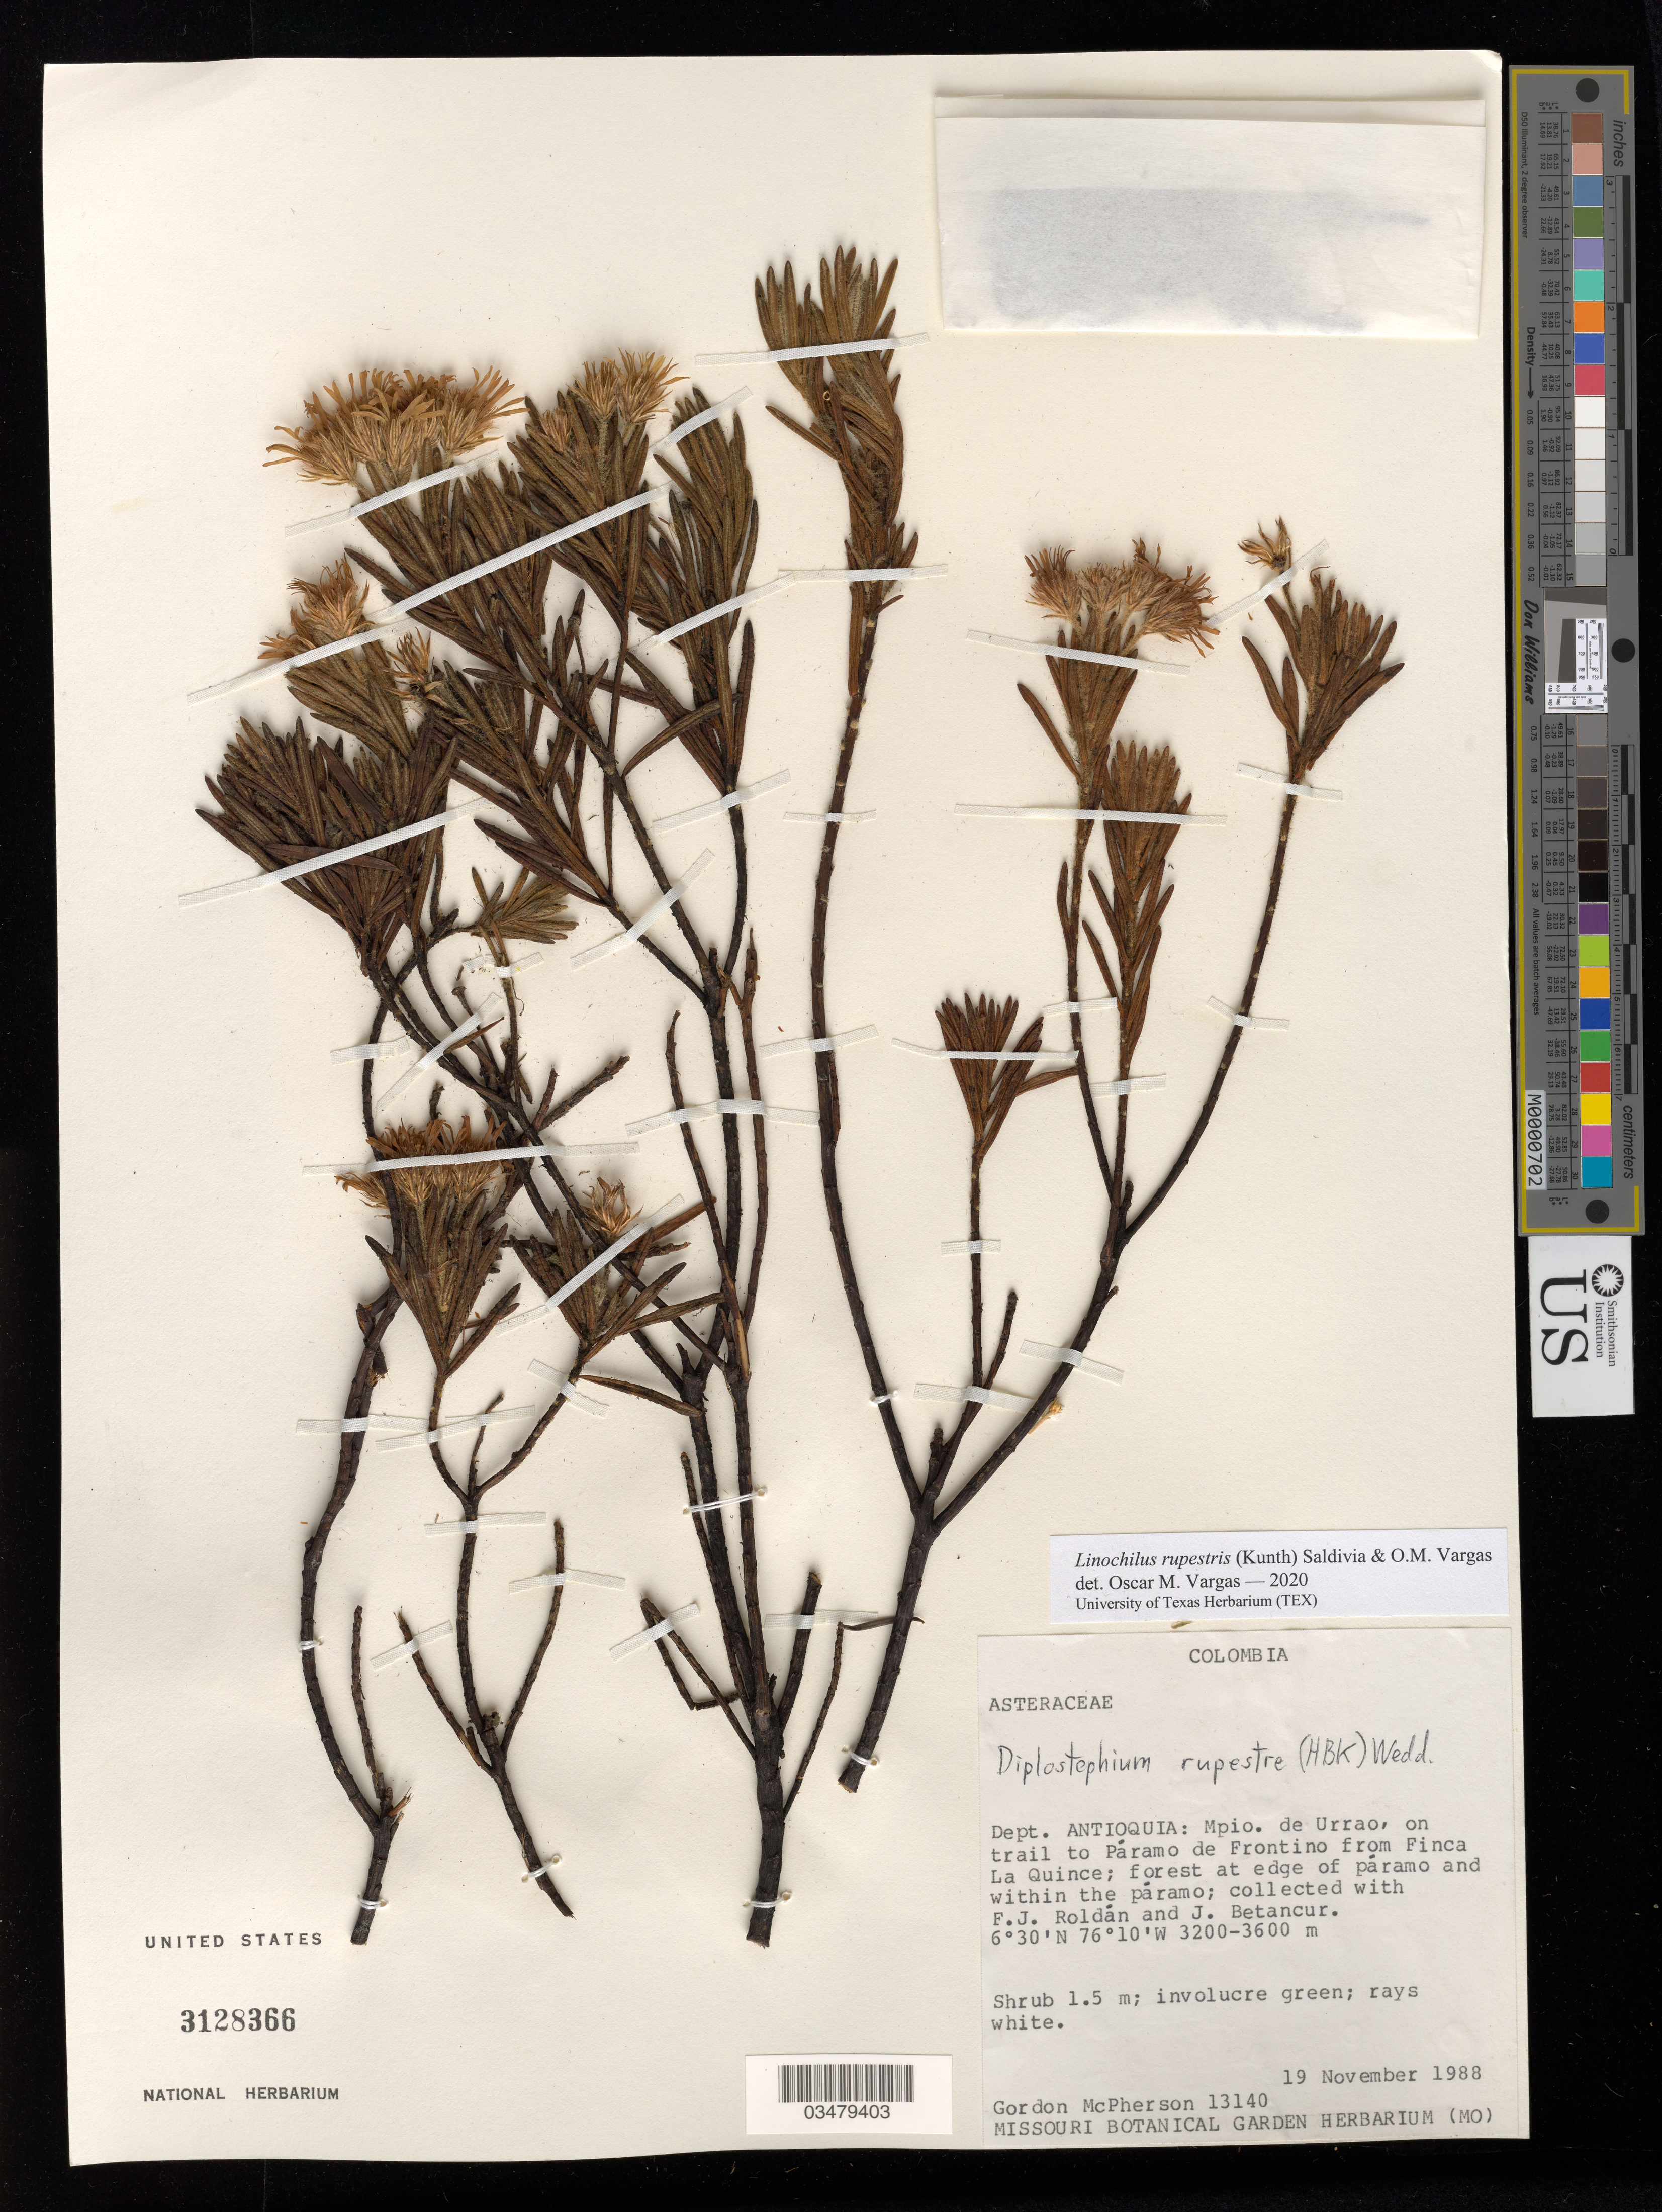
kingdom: Plantae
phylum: Tracheophyta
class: Magnoliopsida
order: Asterales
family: Asteraceae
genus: Linochilus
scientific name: Linochilus rupestris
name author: (Kunth) Saldivia & O.M. Vargas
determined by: Vargas, Oscar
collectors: G. McPherson, F. J. Roldán & J. Betancur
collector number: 13140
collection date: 1988-11-19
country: Colombia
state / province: Antioquia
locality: Dept. Antioquia: Mpio. de Urrao, on trail to Páramo de Frontino from Finca La Quince; forest at edge of páramo and within the páramo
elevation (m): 3200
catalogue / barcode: US 3128366